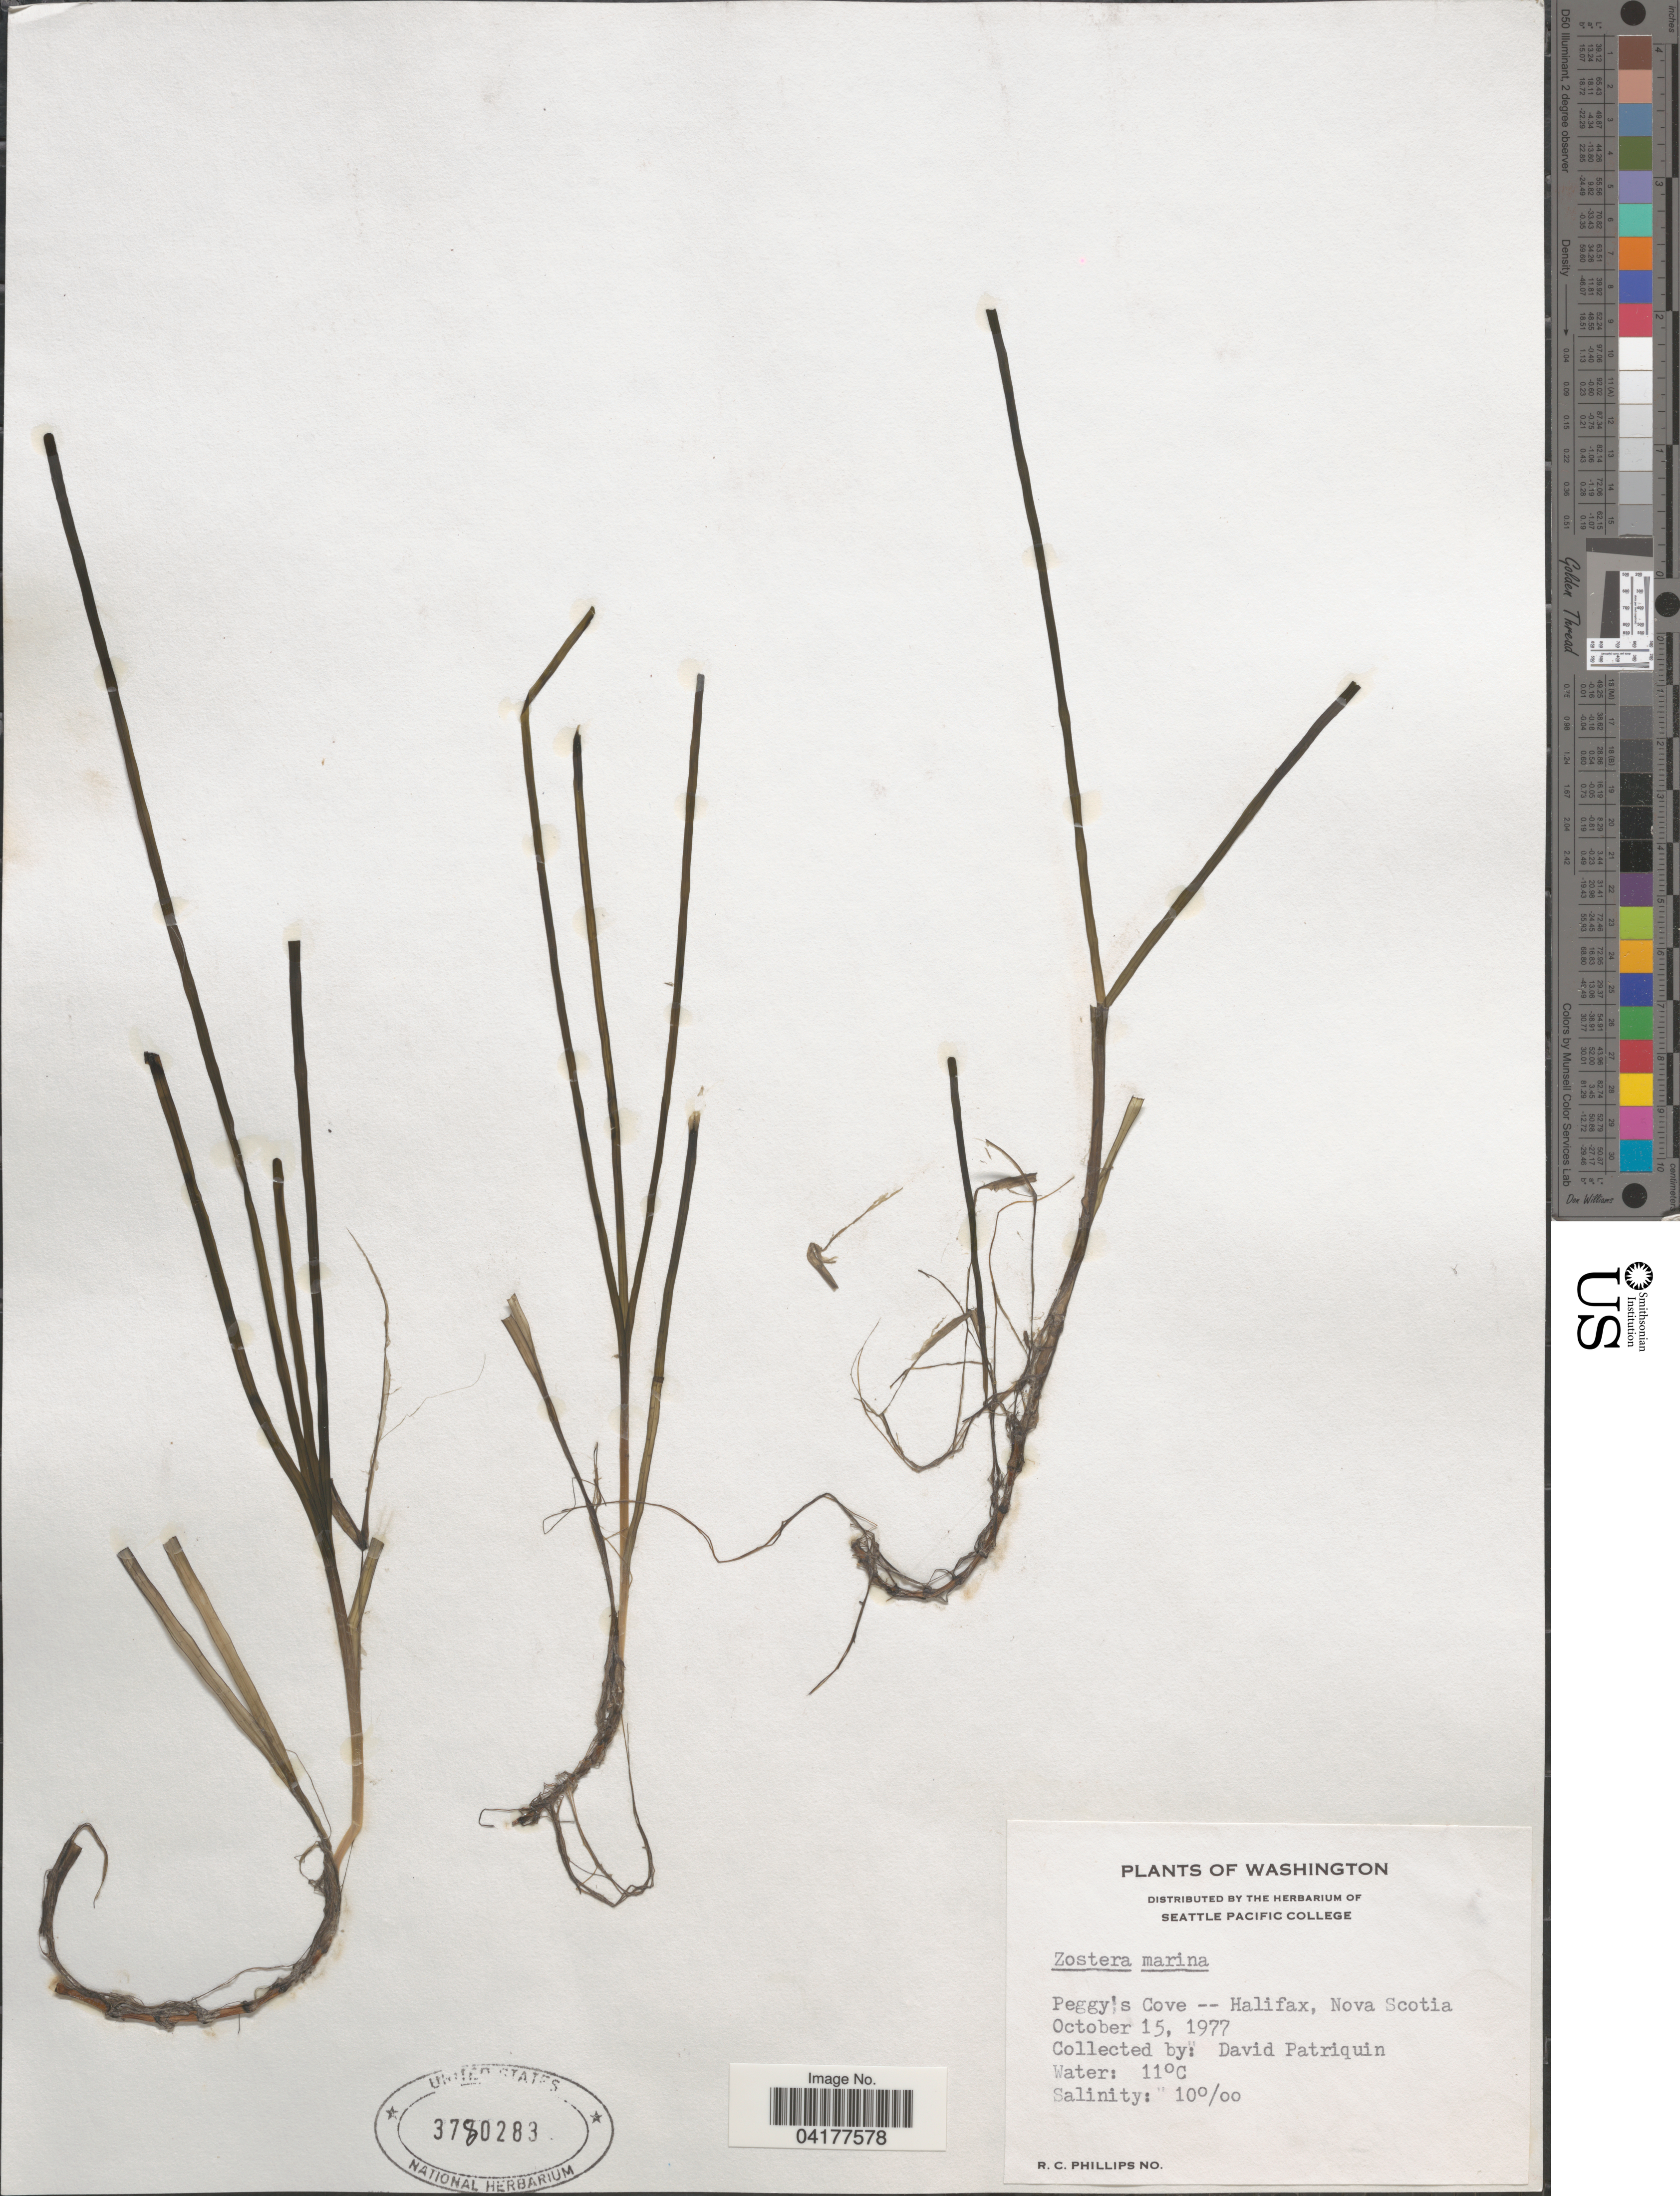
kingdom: Plantae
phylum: Tracheophyta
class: Liliopsida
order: Alismatales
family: Zosteraceae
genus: Zostera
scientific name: Zostera marina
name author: L.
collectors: D. Patriquin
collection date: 1977-10-15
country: Canada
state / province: Nova Scotia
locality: Peggy's Cove -- Halifax.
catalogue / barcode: US 3780283